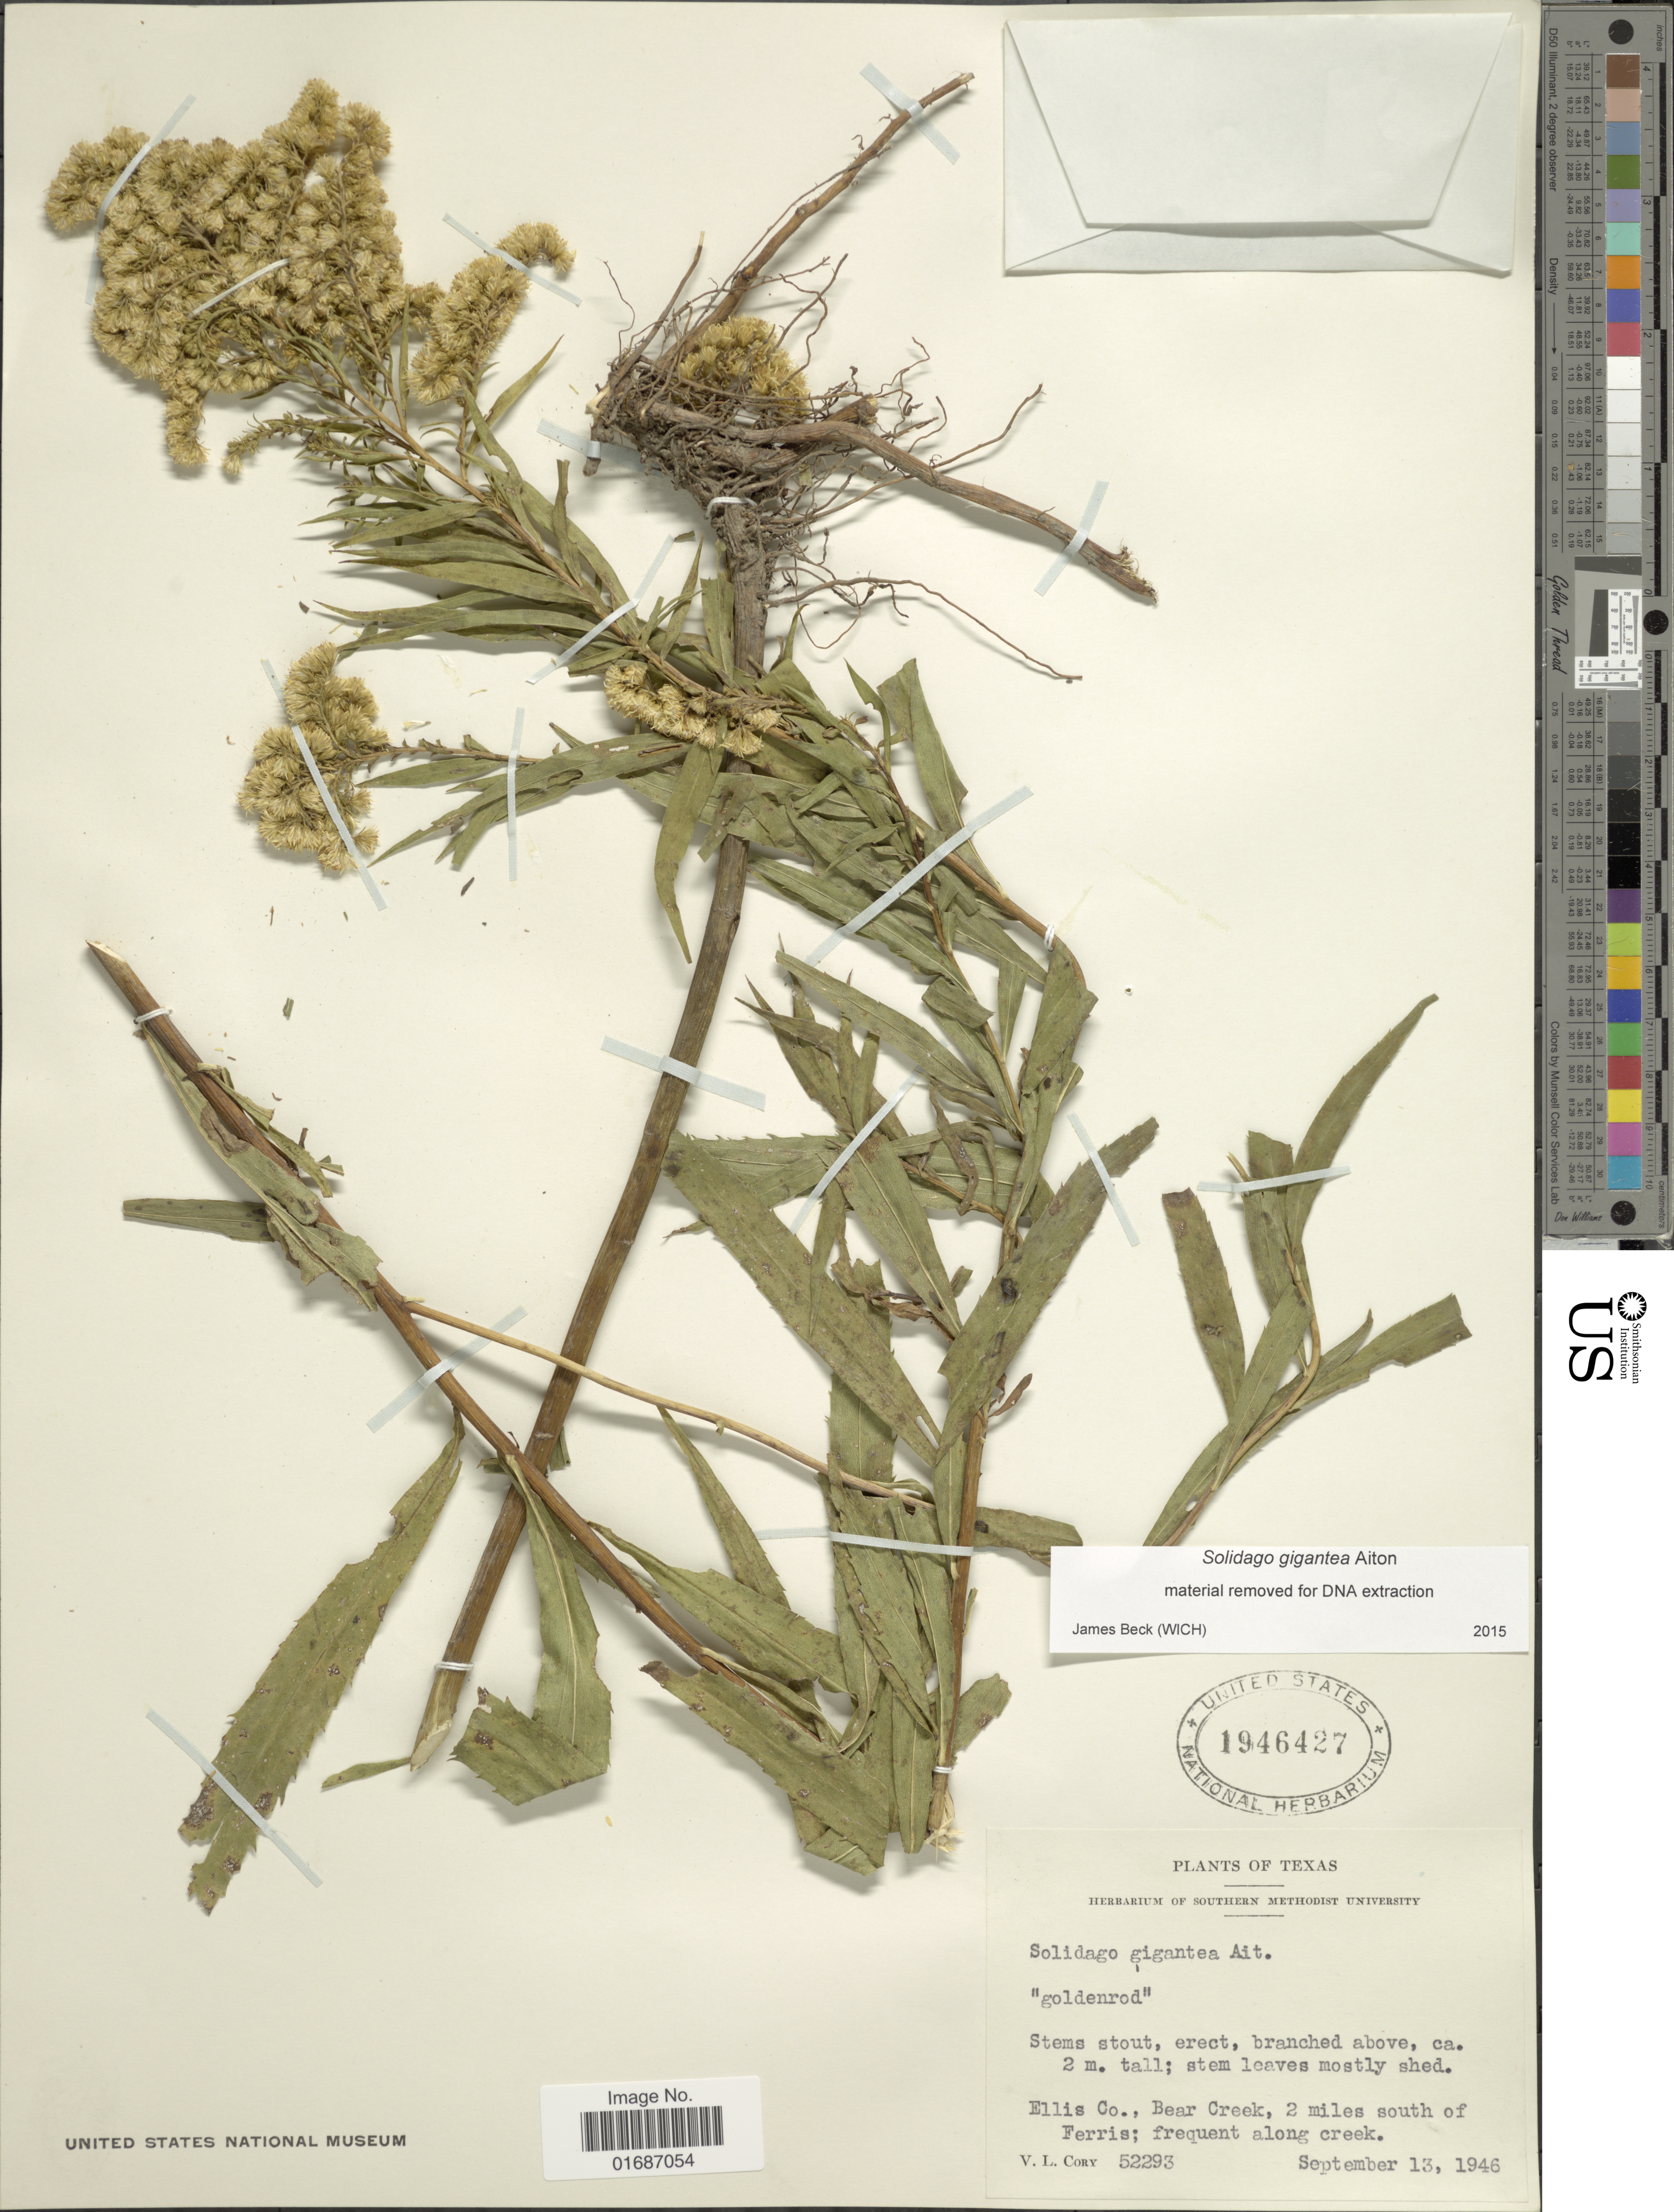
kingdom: Plantae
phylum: Tracheophyta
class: Magnoliopsida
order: Asterales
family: Asteraceae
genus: Solidago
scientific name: Solidago gigantea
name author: Aiton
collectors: V. Cory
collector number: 52293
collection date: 1946-09-13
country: United States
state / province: Texas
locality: Ellis Co., Bear Creek, 2 miles south of Ferris, frequent along creek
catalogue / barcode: US 1946427